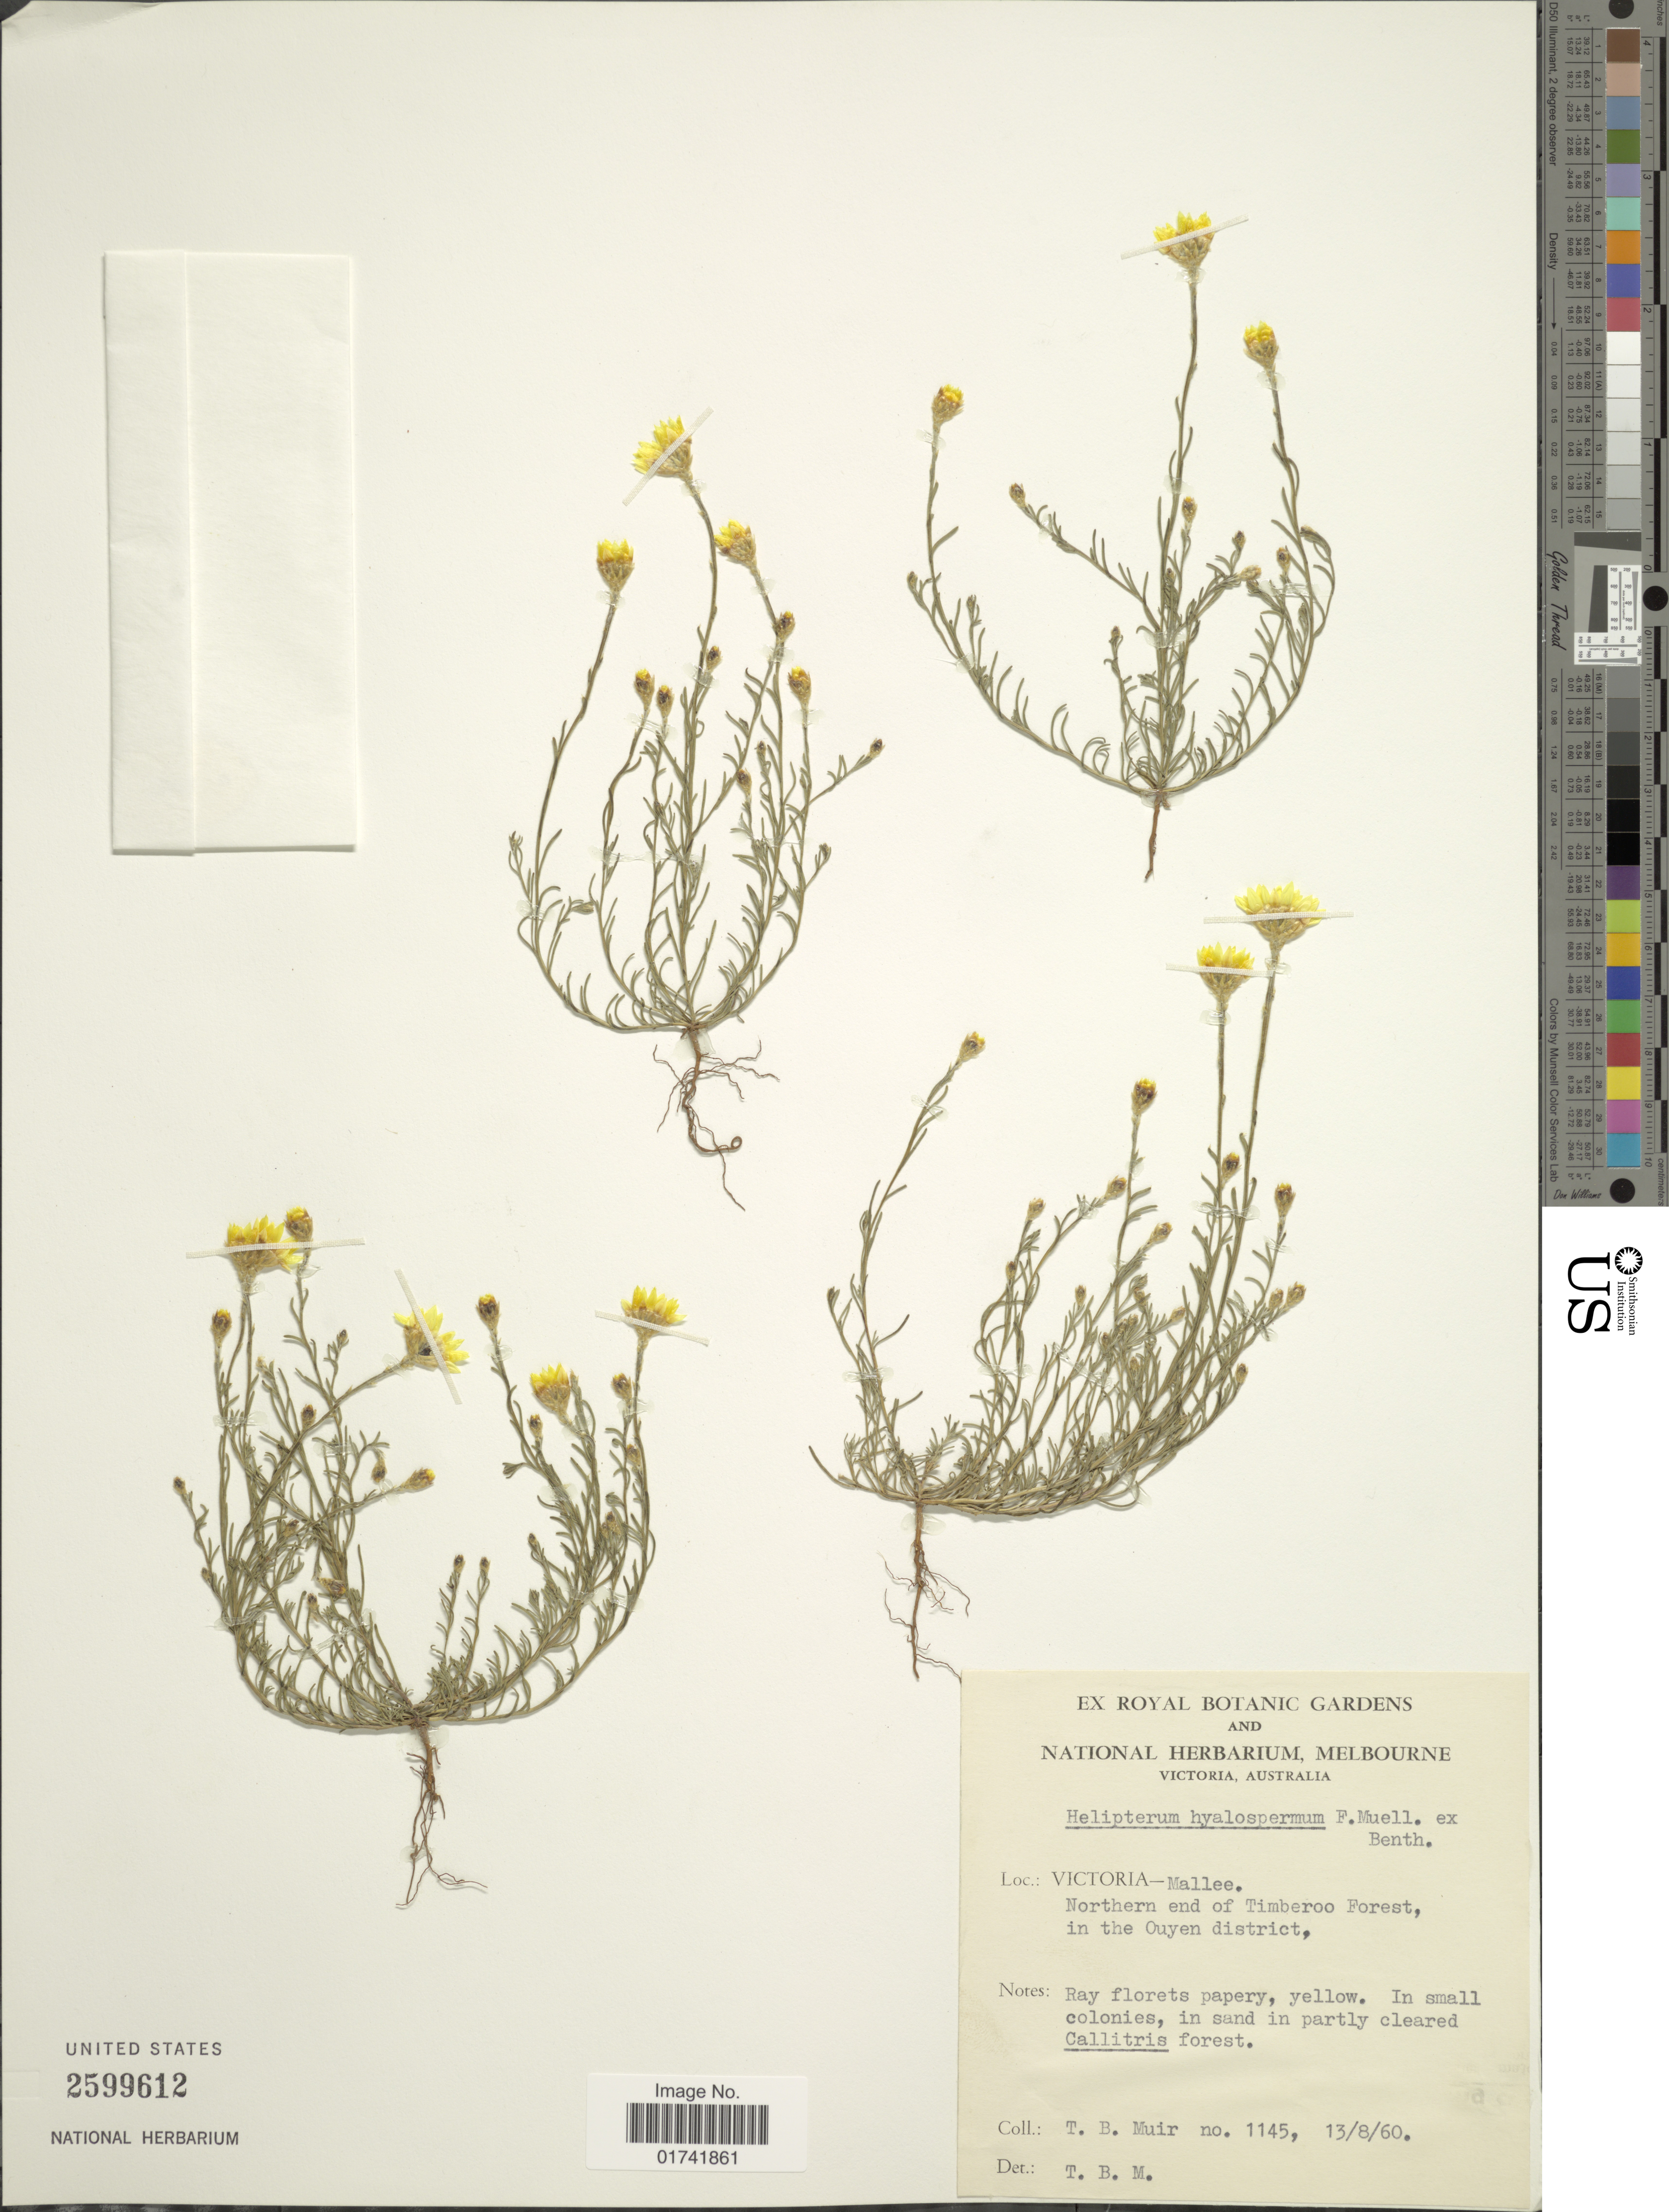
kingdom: Plantae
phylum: Tracheophyta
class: Magnoliopsida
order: Asterales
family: Asteraceae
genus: Hyalosperma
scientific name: Hyalosperma glutinosum subsp. glutinosum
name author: Steetz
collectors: T. Muir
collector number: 1145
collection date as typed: Transcribed d/m/y: 13/8/60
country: Australia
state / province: Victoria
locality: Victoria-Mallee, north end of Timberoo Forest, in the Ouyen district.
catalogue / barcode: US 2599612